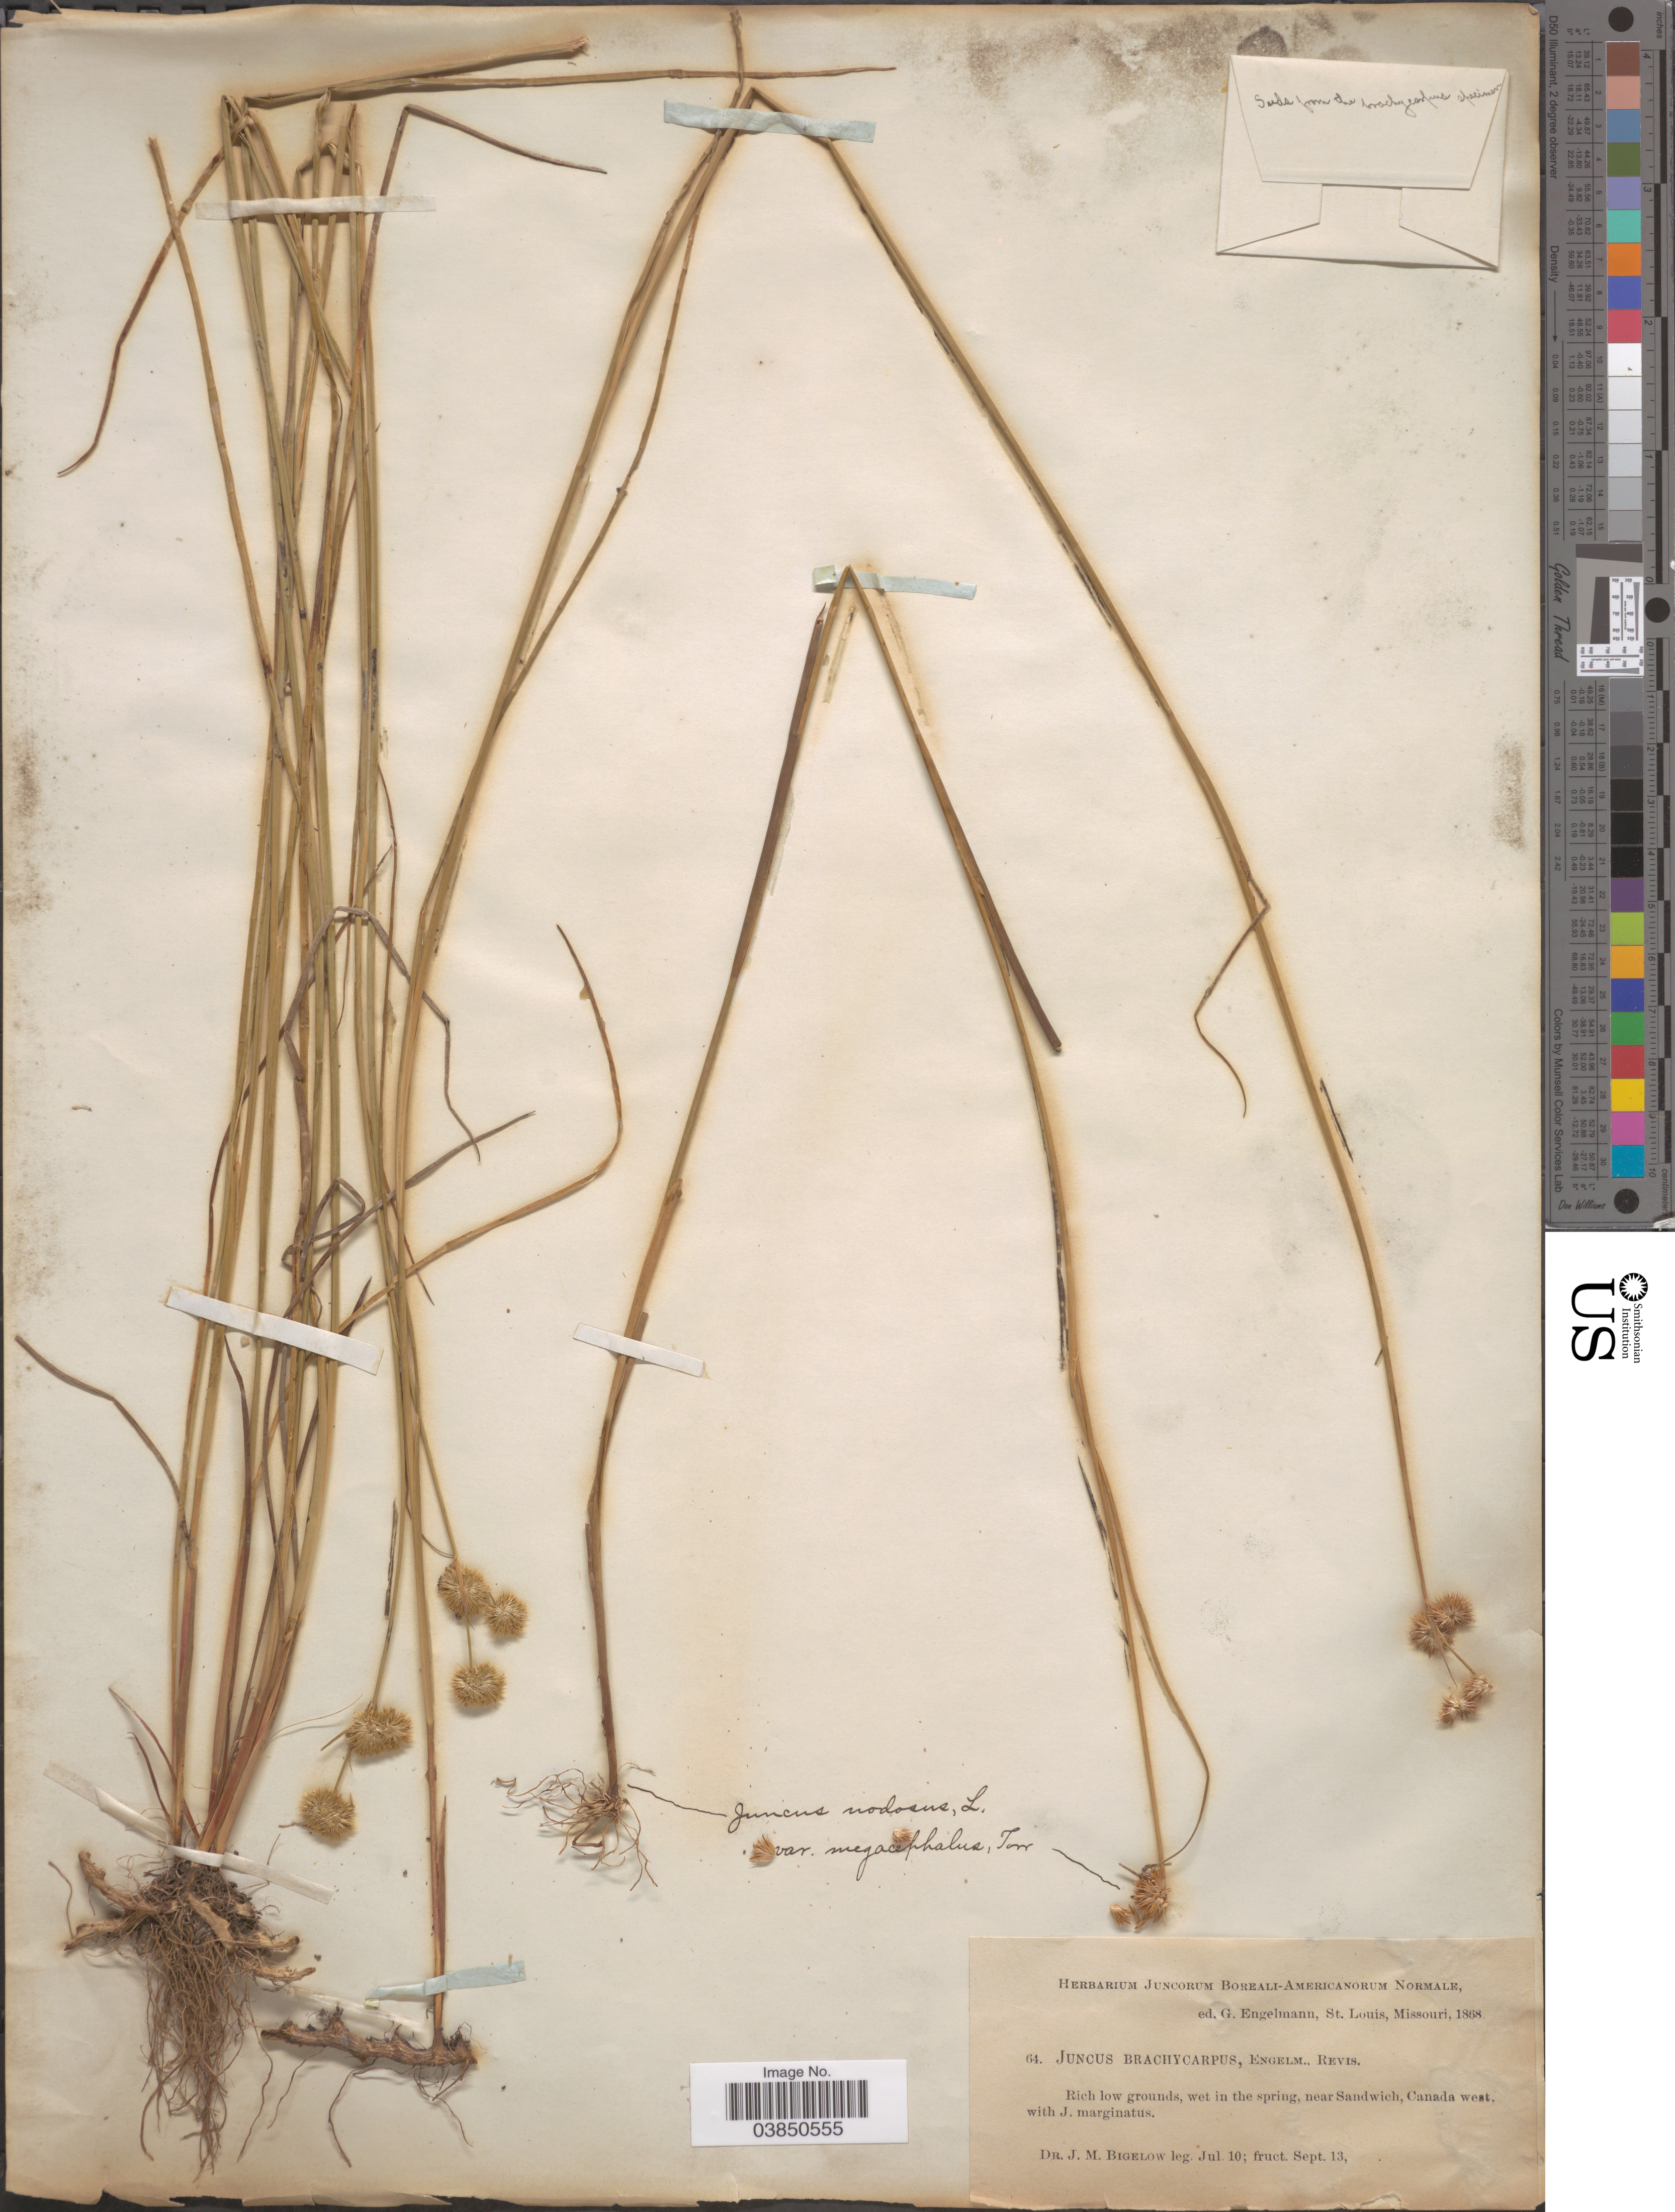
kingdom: Plantae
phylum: Tracheophyta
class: Liliopsida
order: Poales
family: Juncaceae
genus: Juncus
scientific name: Juncus brachycarpus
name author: Engelm.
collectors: J. M. Bigelow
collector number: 64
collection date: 1868-07-10/1868-09-13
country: Canada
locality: Near Sandwich, Canada west.